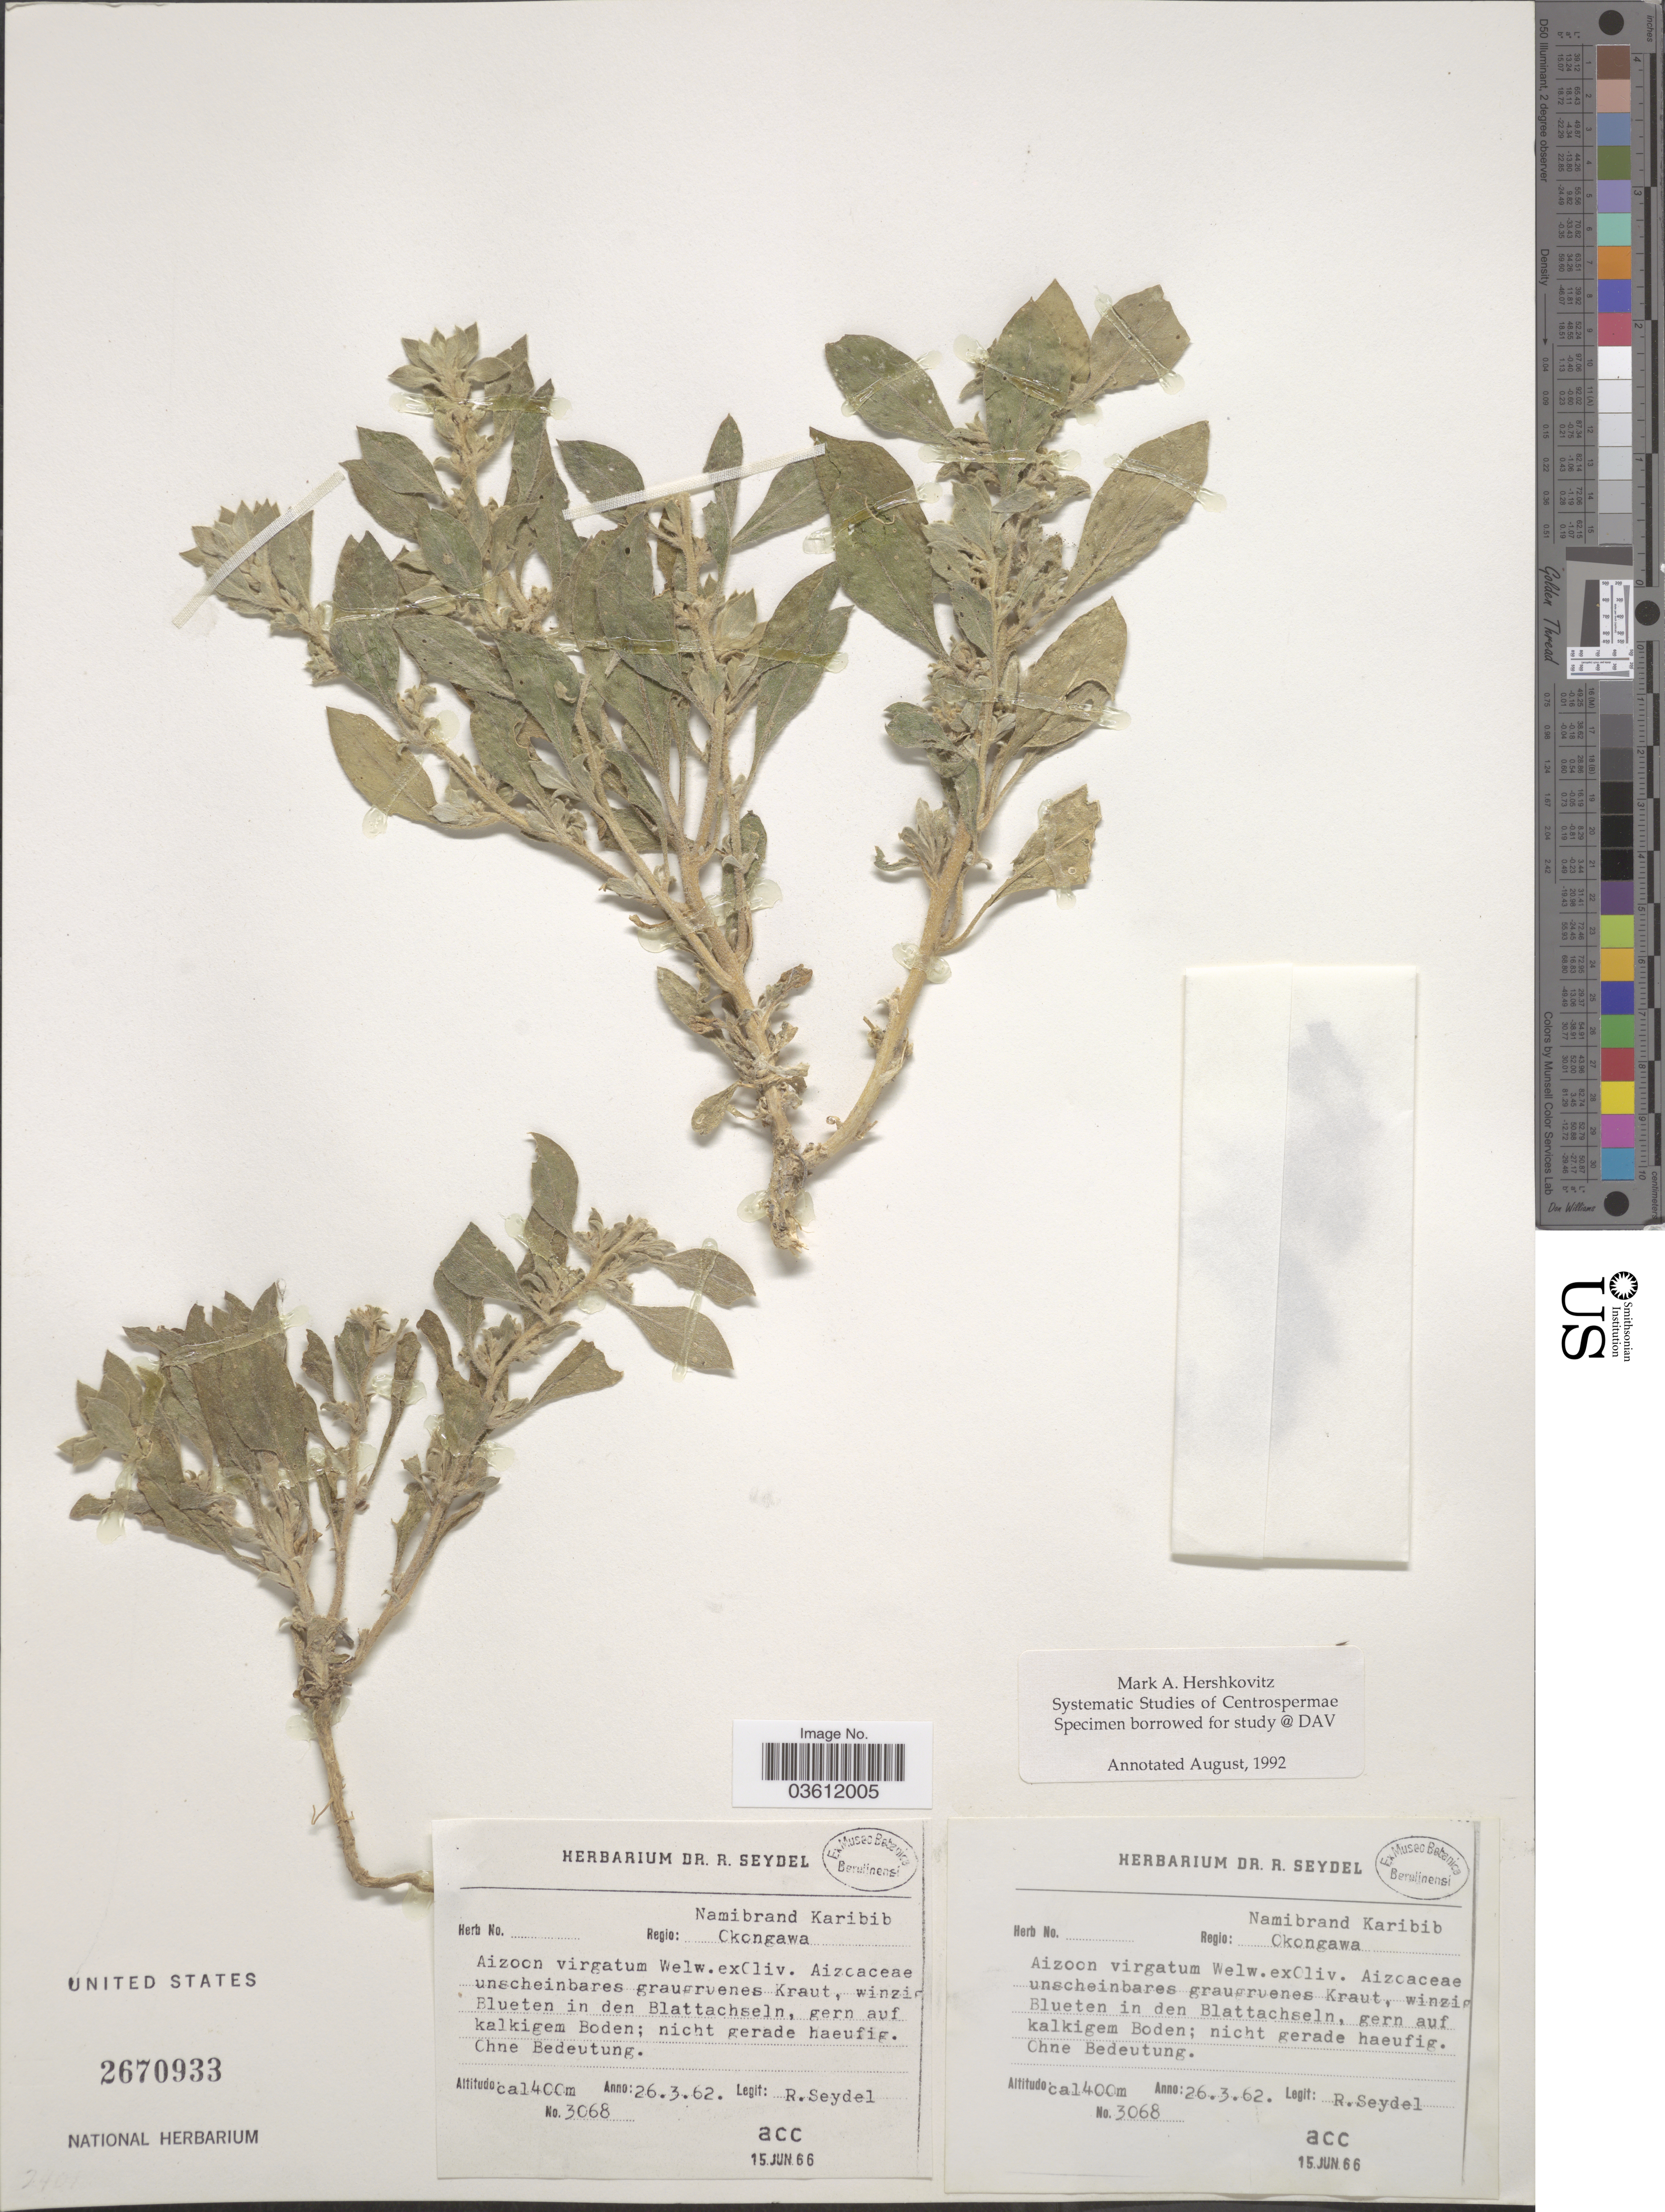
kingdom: Plantae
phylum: Tracheophyta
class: Magnoliopsida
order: Caryophyllales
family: Aizoaceae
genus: Aizoon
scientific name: Aizoon virgatum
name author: Welw. ex Oliv.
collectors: R. Seydel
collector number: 3068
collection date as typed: Transcribed d/m/y: 26/3/62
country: Namibia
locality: Regio Namibrand Karibib. Okongawa. Ohne Bedeutung.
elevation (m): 1400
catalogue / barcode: US 2670933